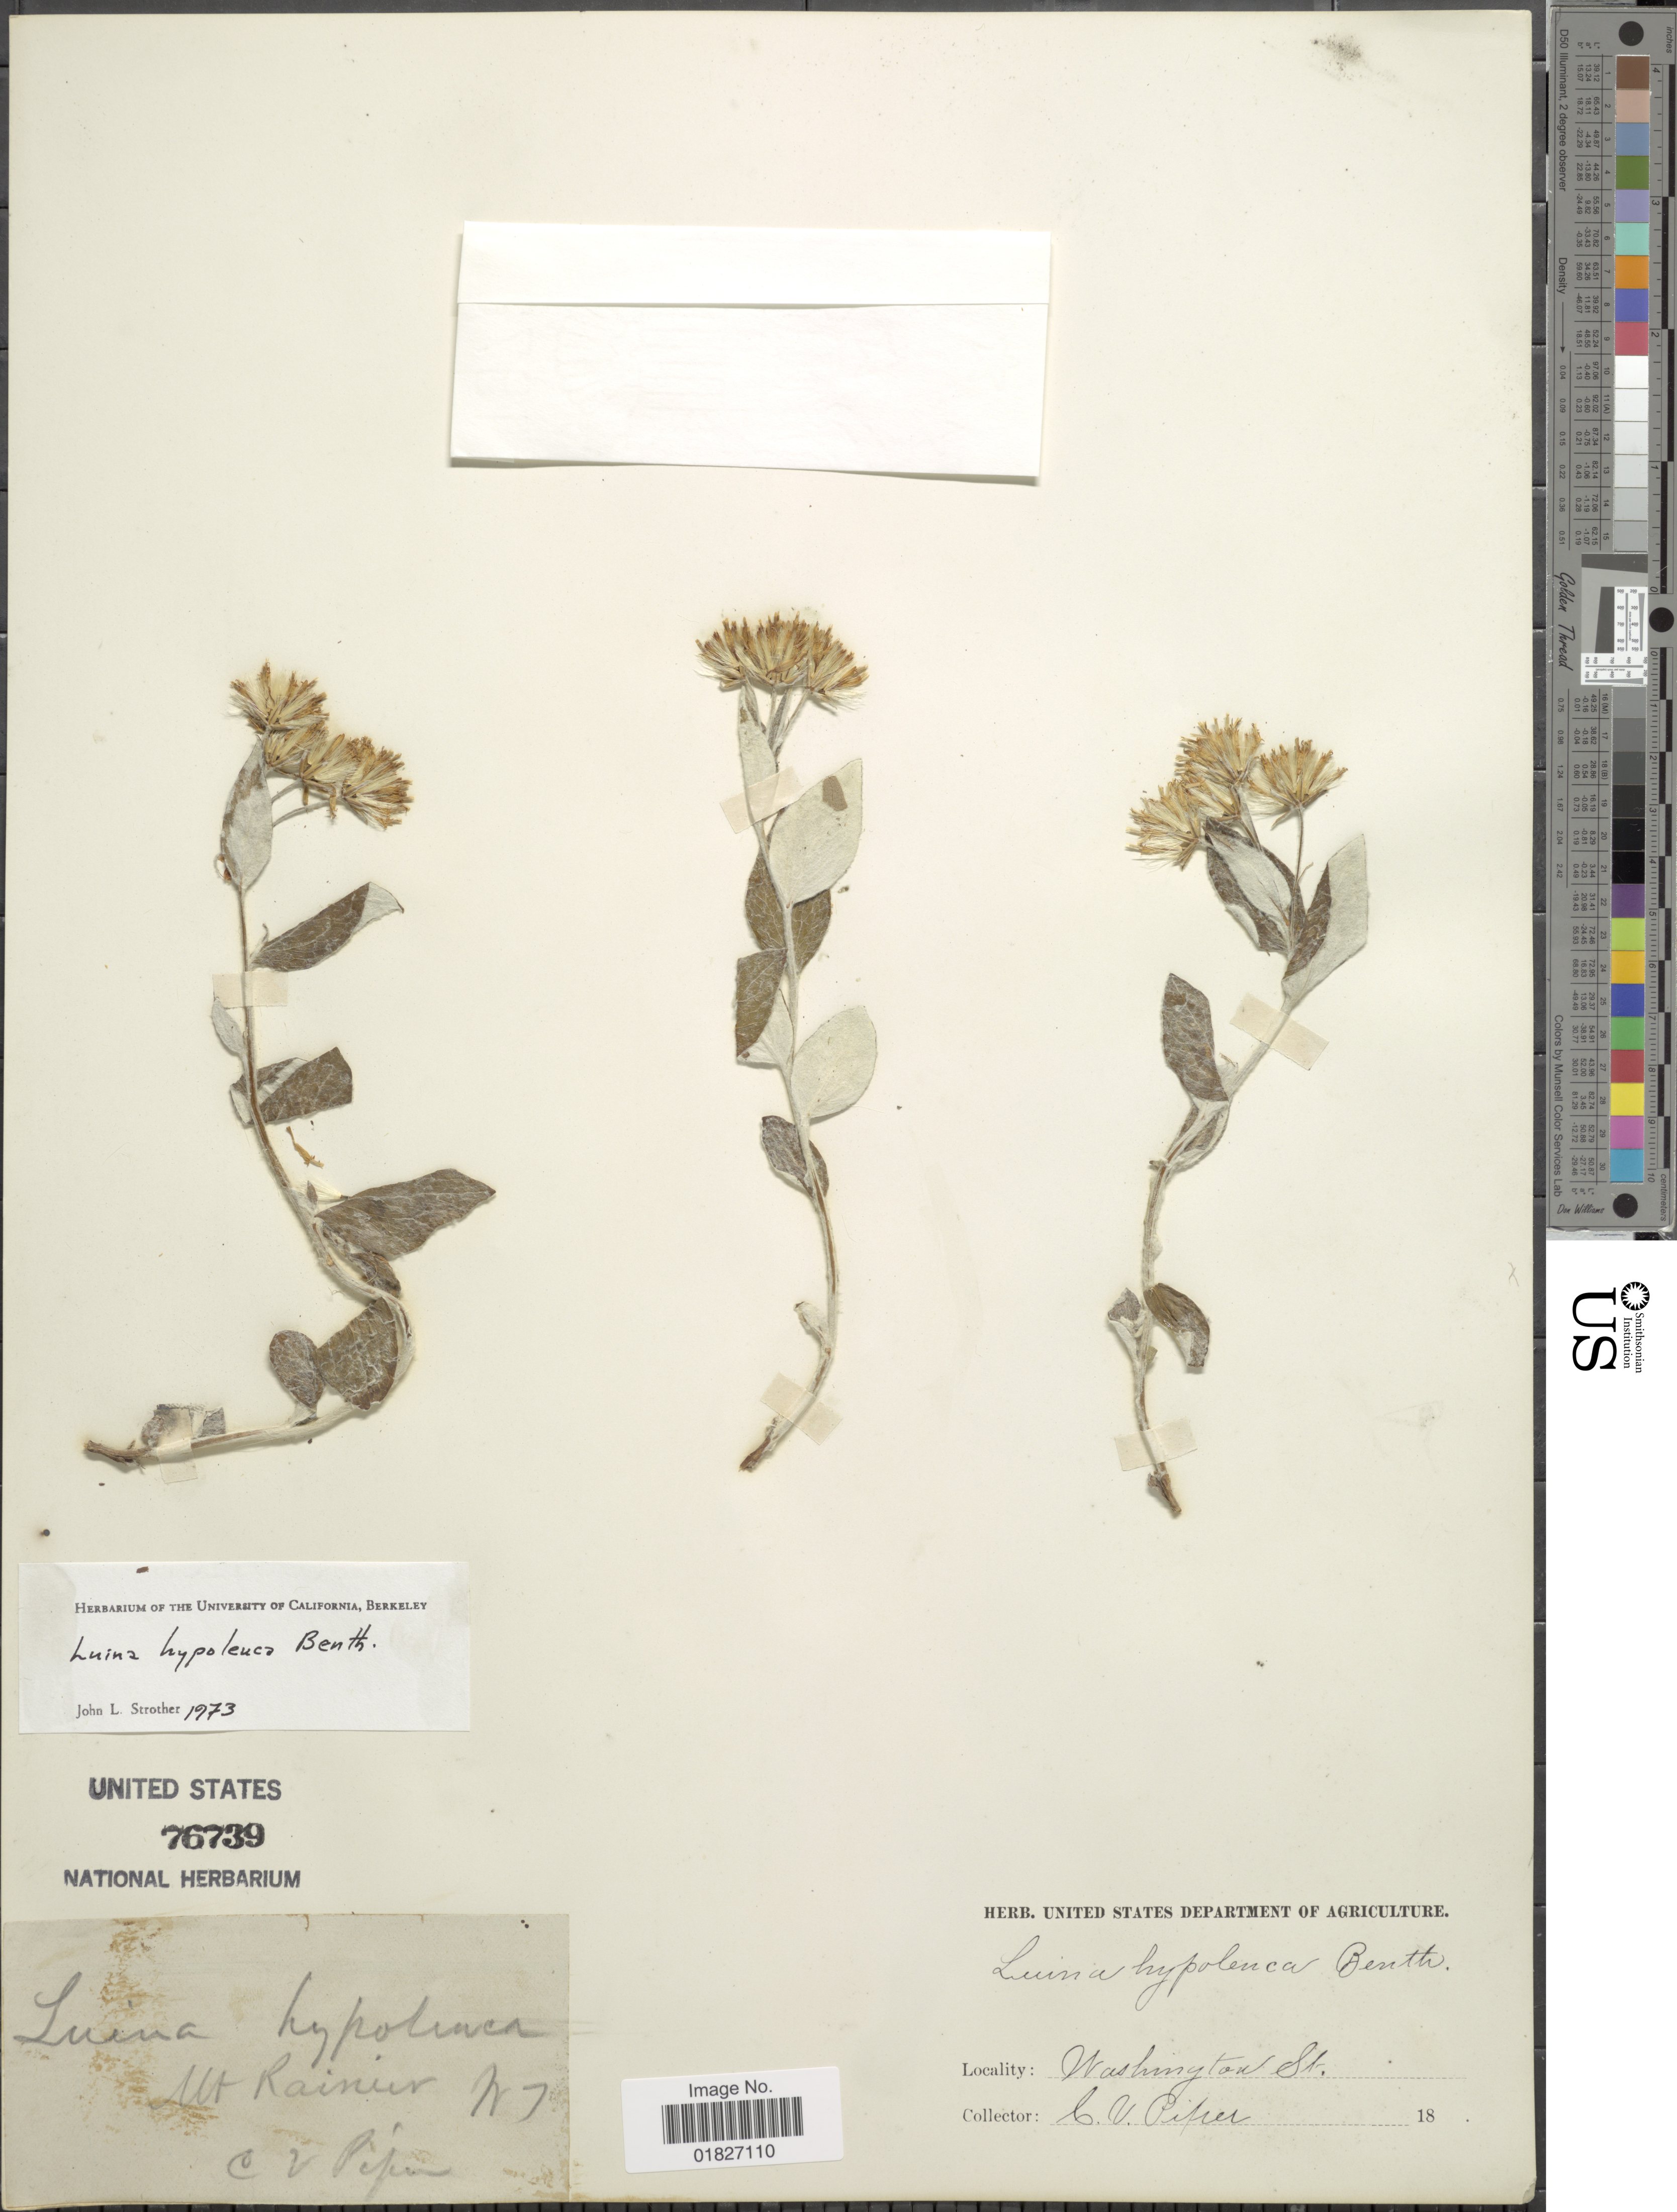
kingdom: Plantae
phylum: Tracheophyta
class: Magnoliopsida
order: Asterales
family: Asteraceae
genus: Luina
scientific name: Luina hypoleuca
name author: Benth.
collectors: C. V. Piper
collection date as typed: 18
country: United States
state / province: Washington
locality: Mt. Rainier, Washington Territory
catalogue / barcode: US 76739